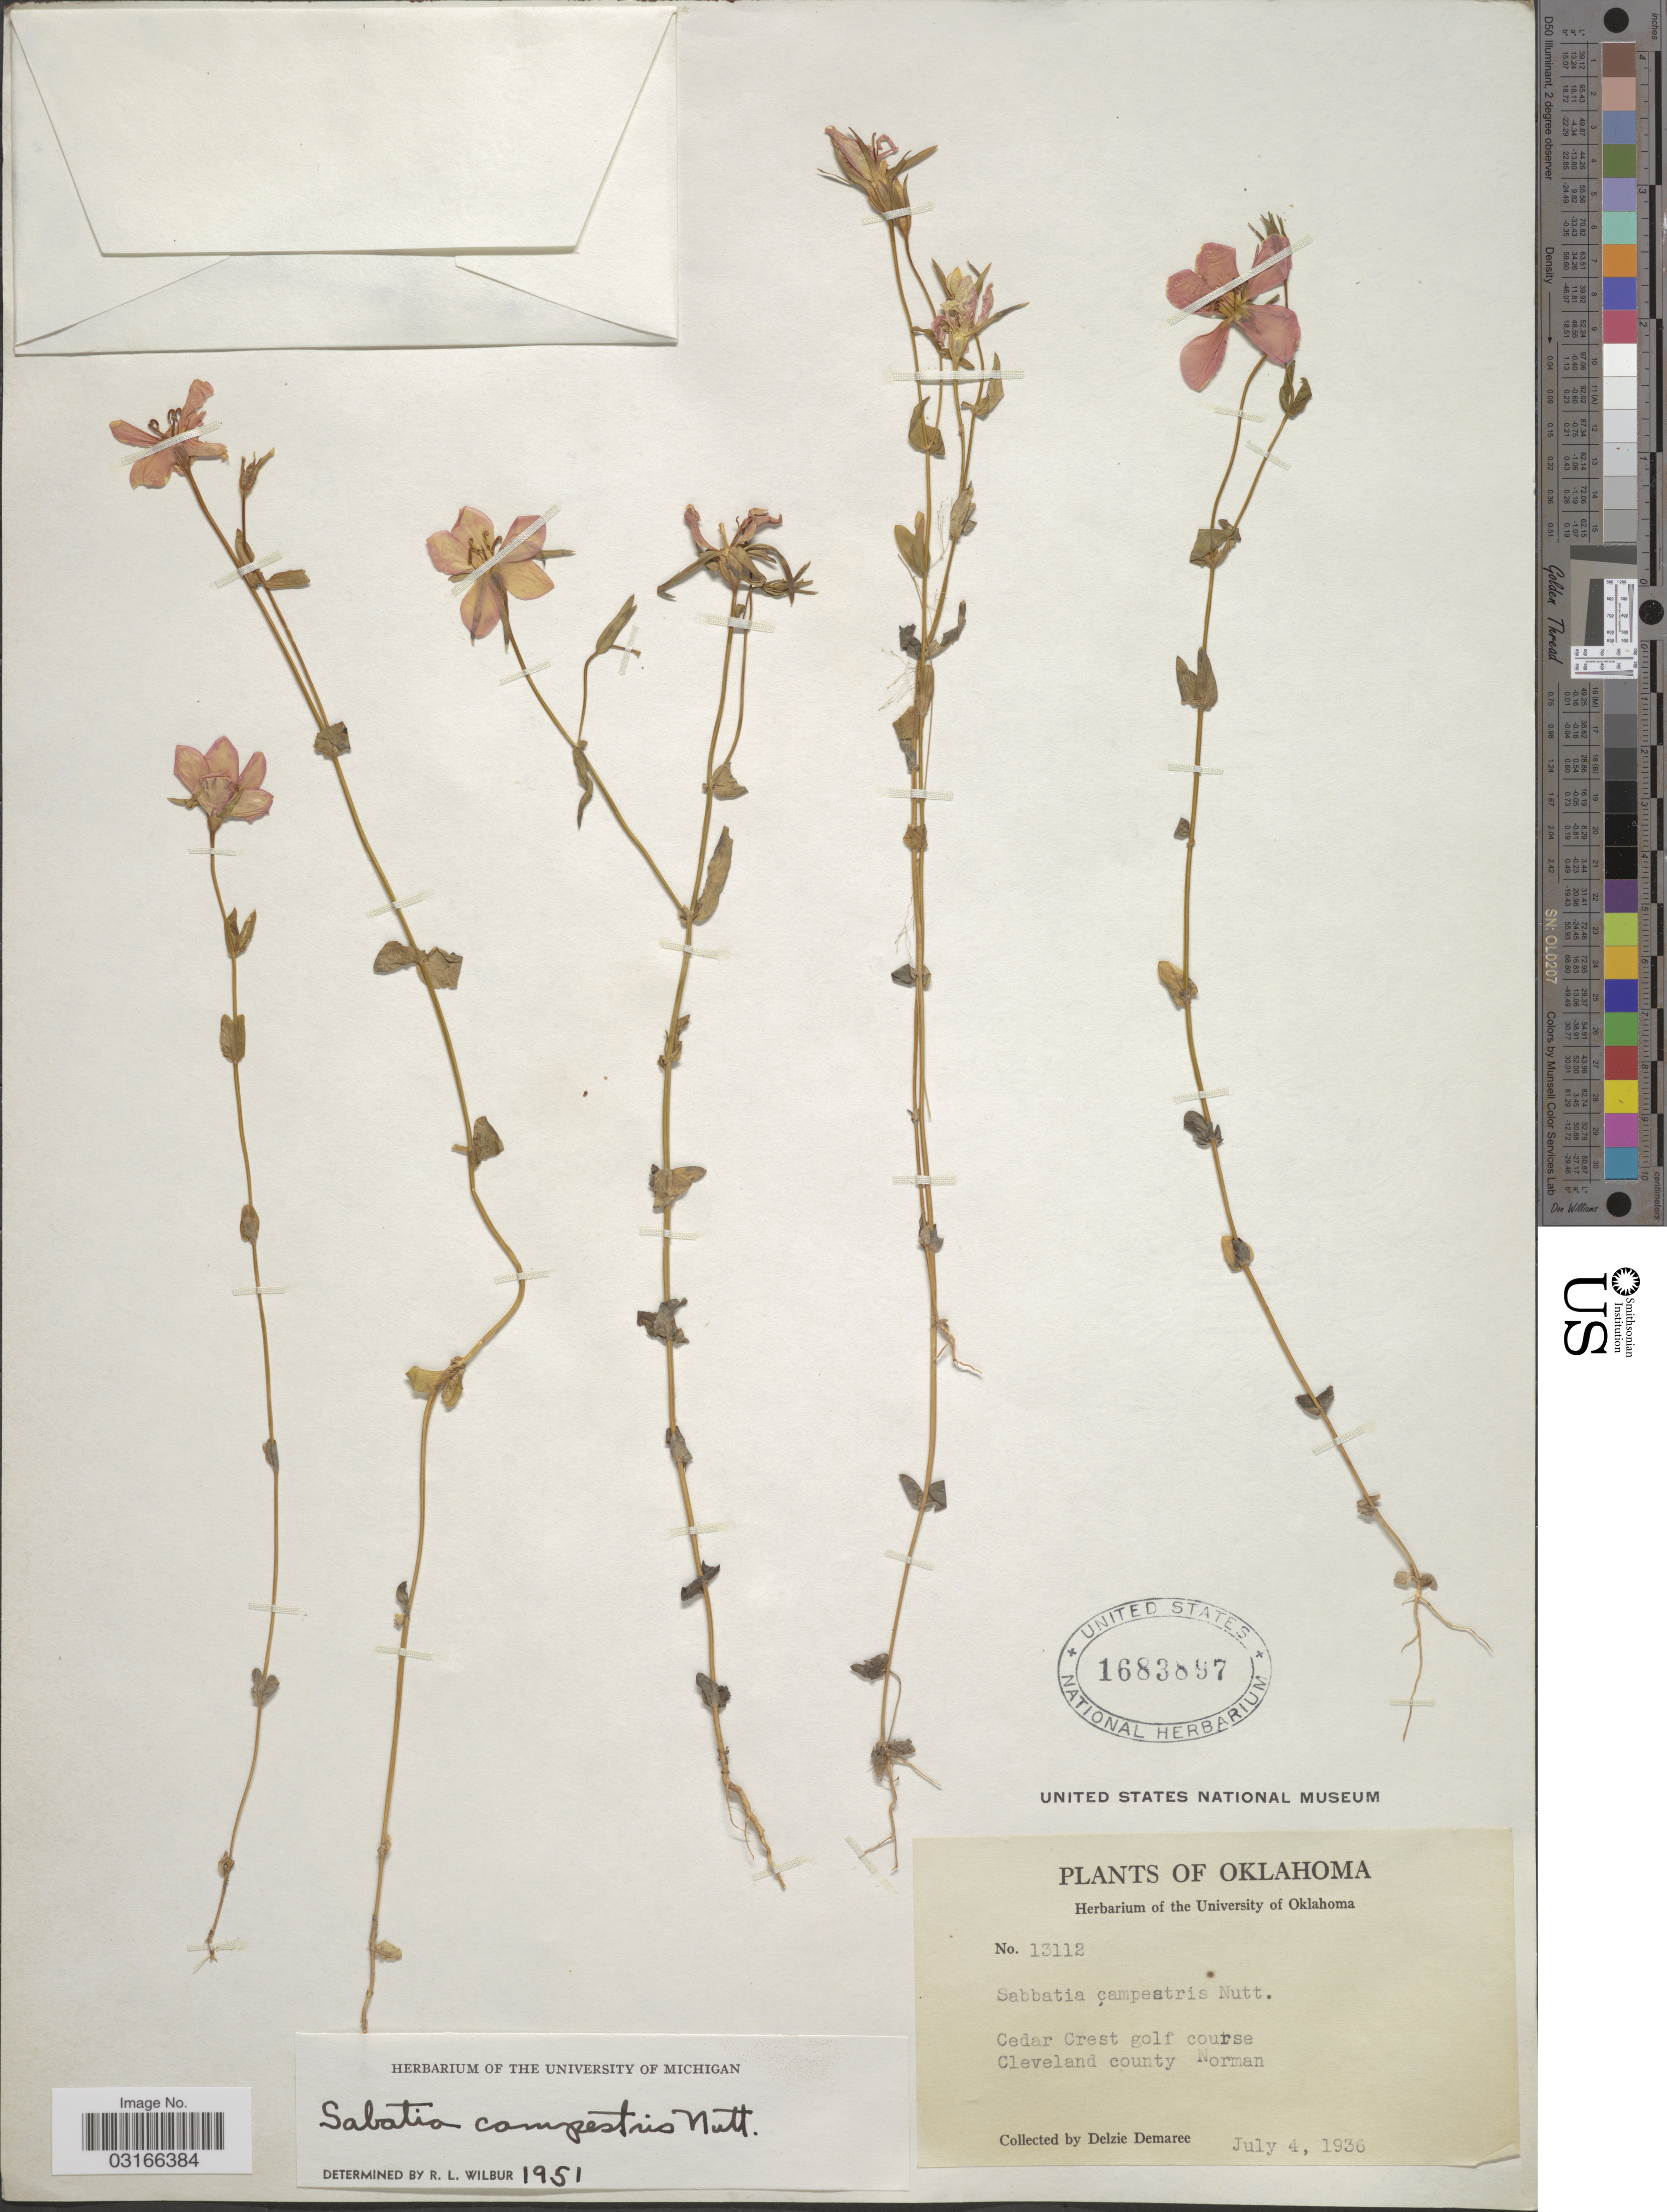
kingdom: Plantae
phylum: Tracheophyta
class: Magnoliopsida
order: Gentianales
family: Gentianaceae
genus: Sabatia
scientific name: Sabatia campestris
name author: Nutt.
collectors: D. Demaree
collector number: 13112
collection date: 1936-07-04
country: United States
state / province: Oklahoma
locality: Cedar Crest golf course Cleveland county Norman.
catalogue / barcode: US 1683897